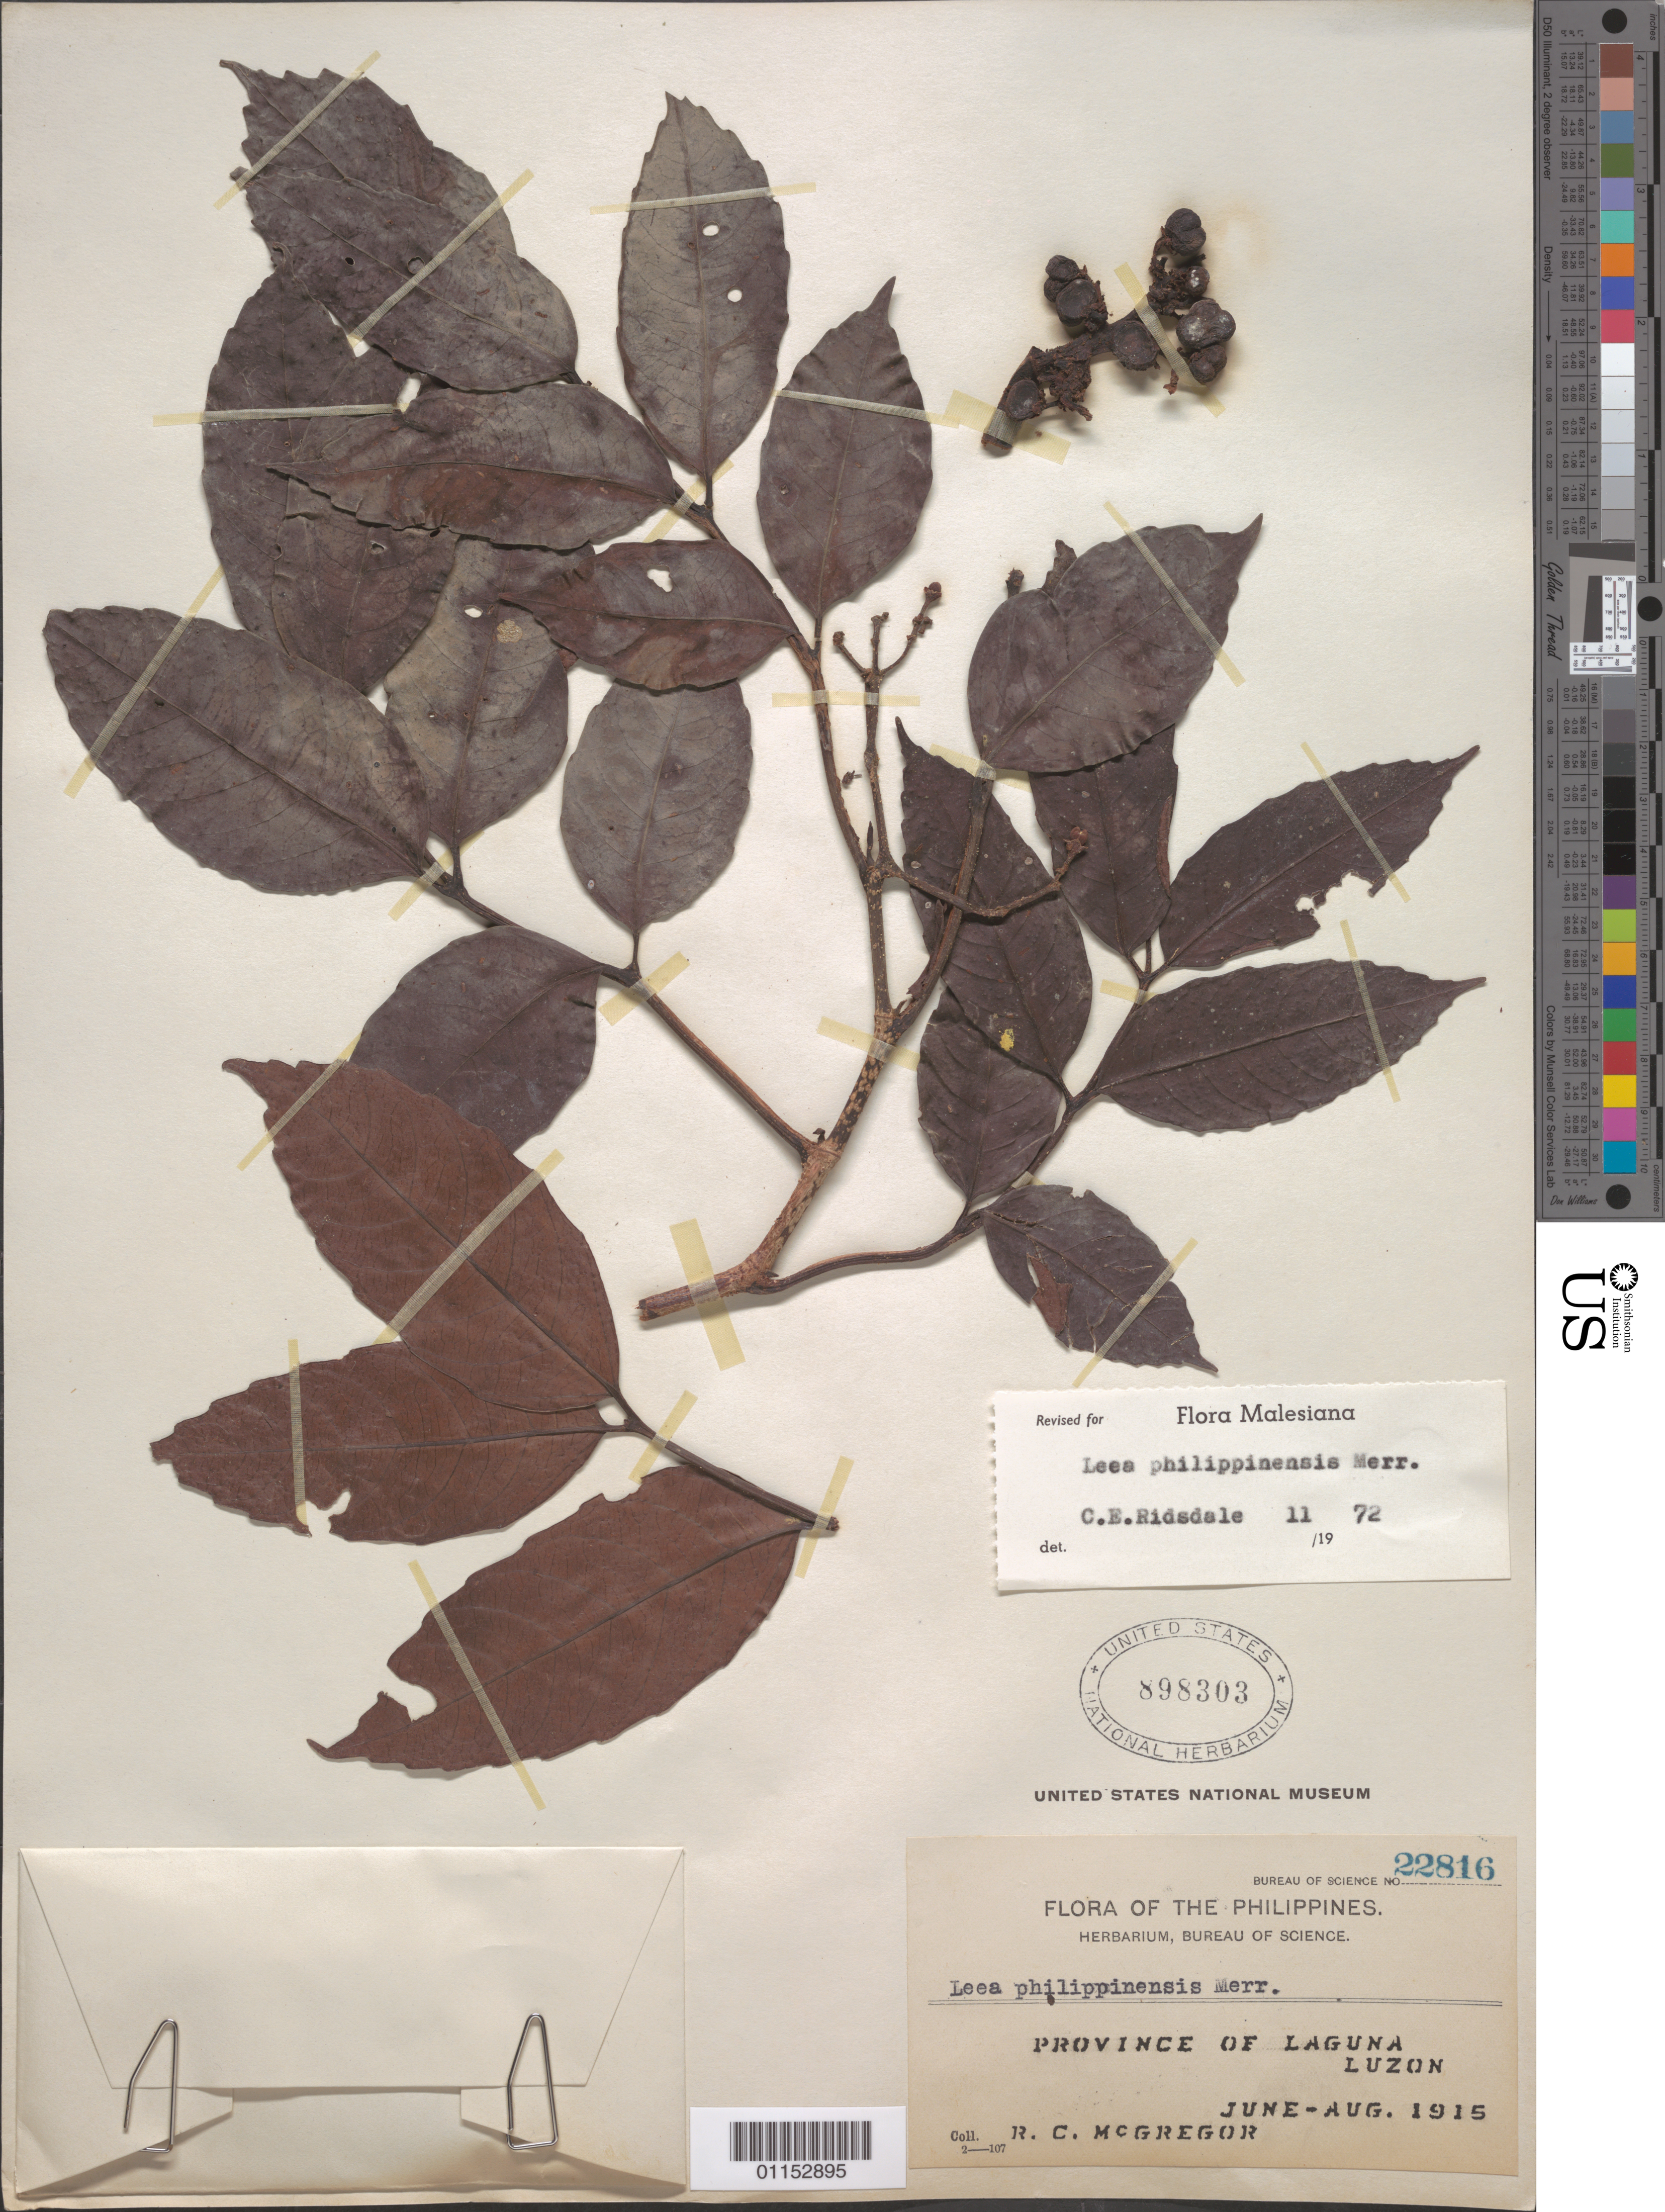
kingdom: Plantae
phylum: Tracheophyta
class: Magnoliopsida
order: Vitales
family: Vitaceae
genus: Leea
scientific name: Leea philippinensis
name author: Merr.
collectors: R. C. McGregor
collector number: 22816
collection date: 1915-06/1915-08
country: Philippines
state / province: Calabarzon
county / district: Laguna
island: Luzon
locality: Luzon.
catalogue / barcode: US 898303